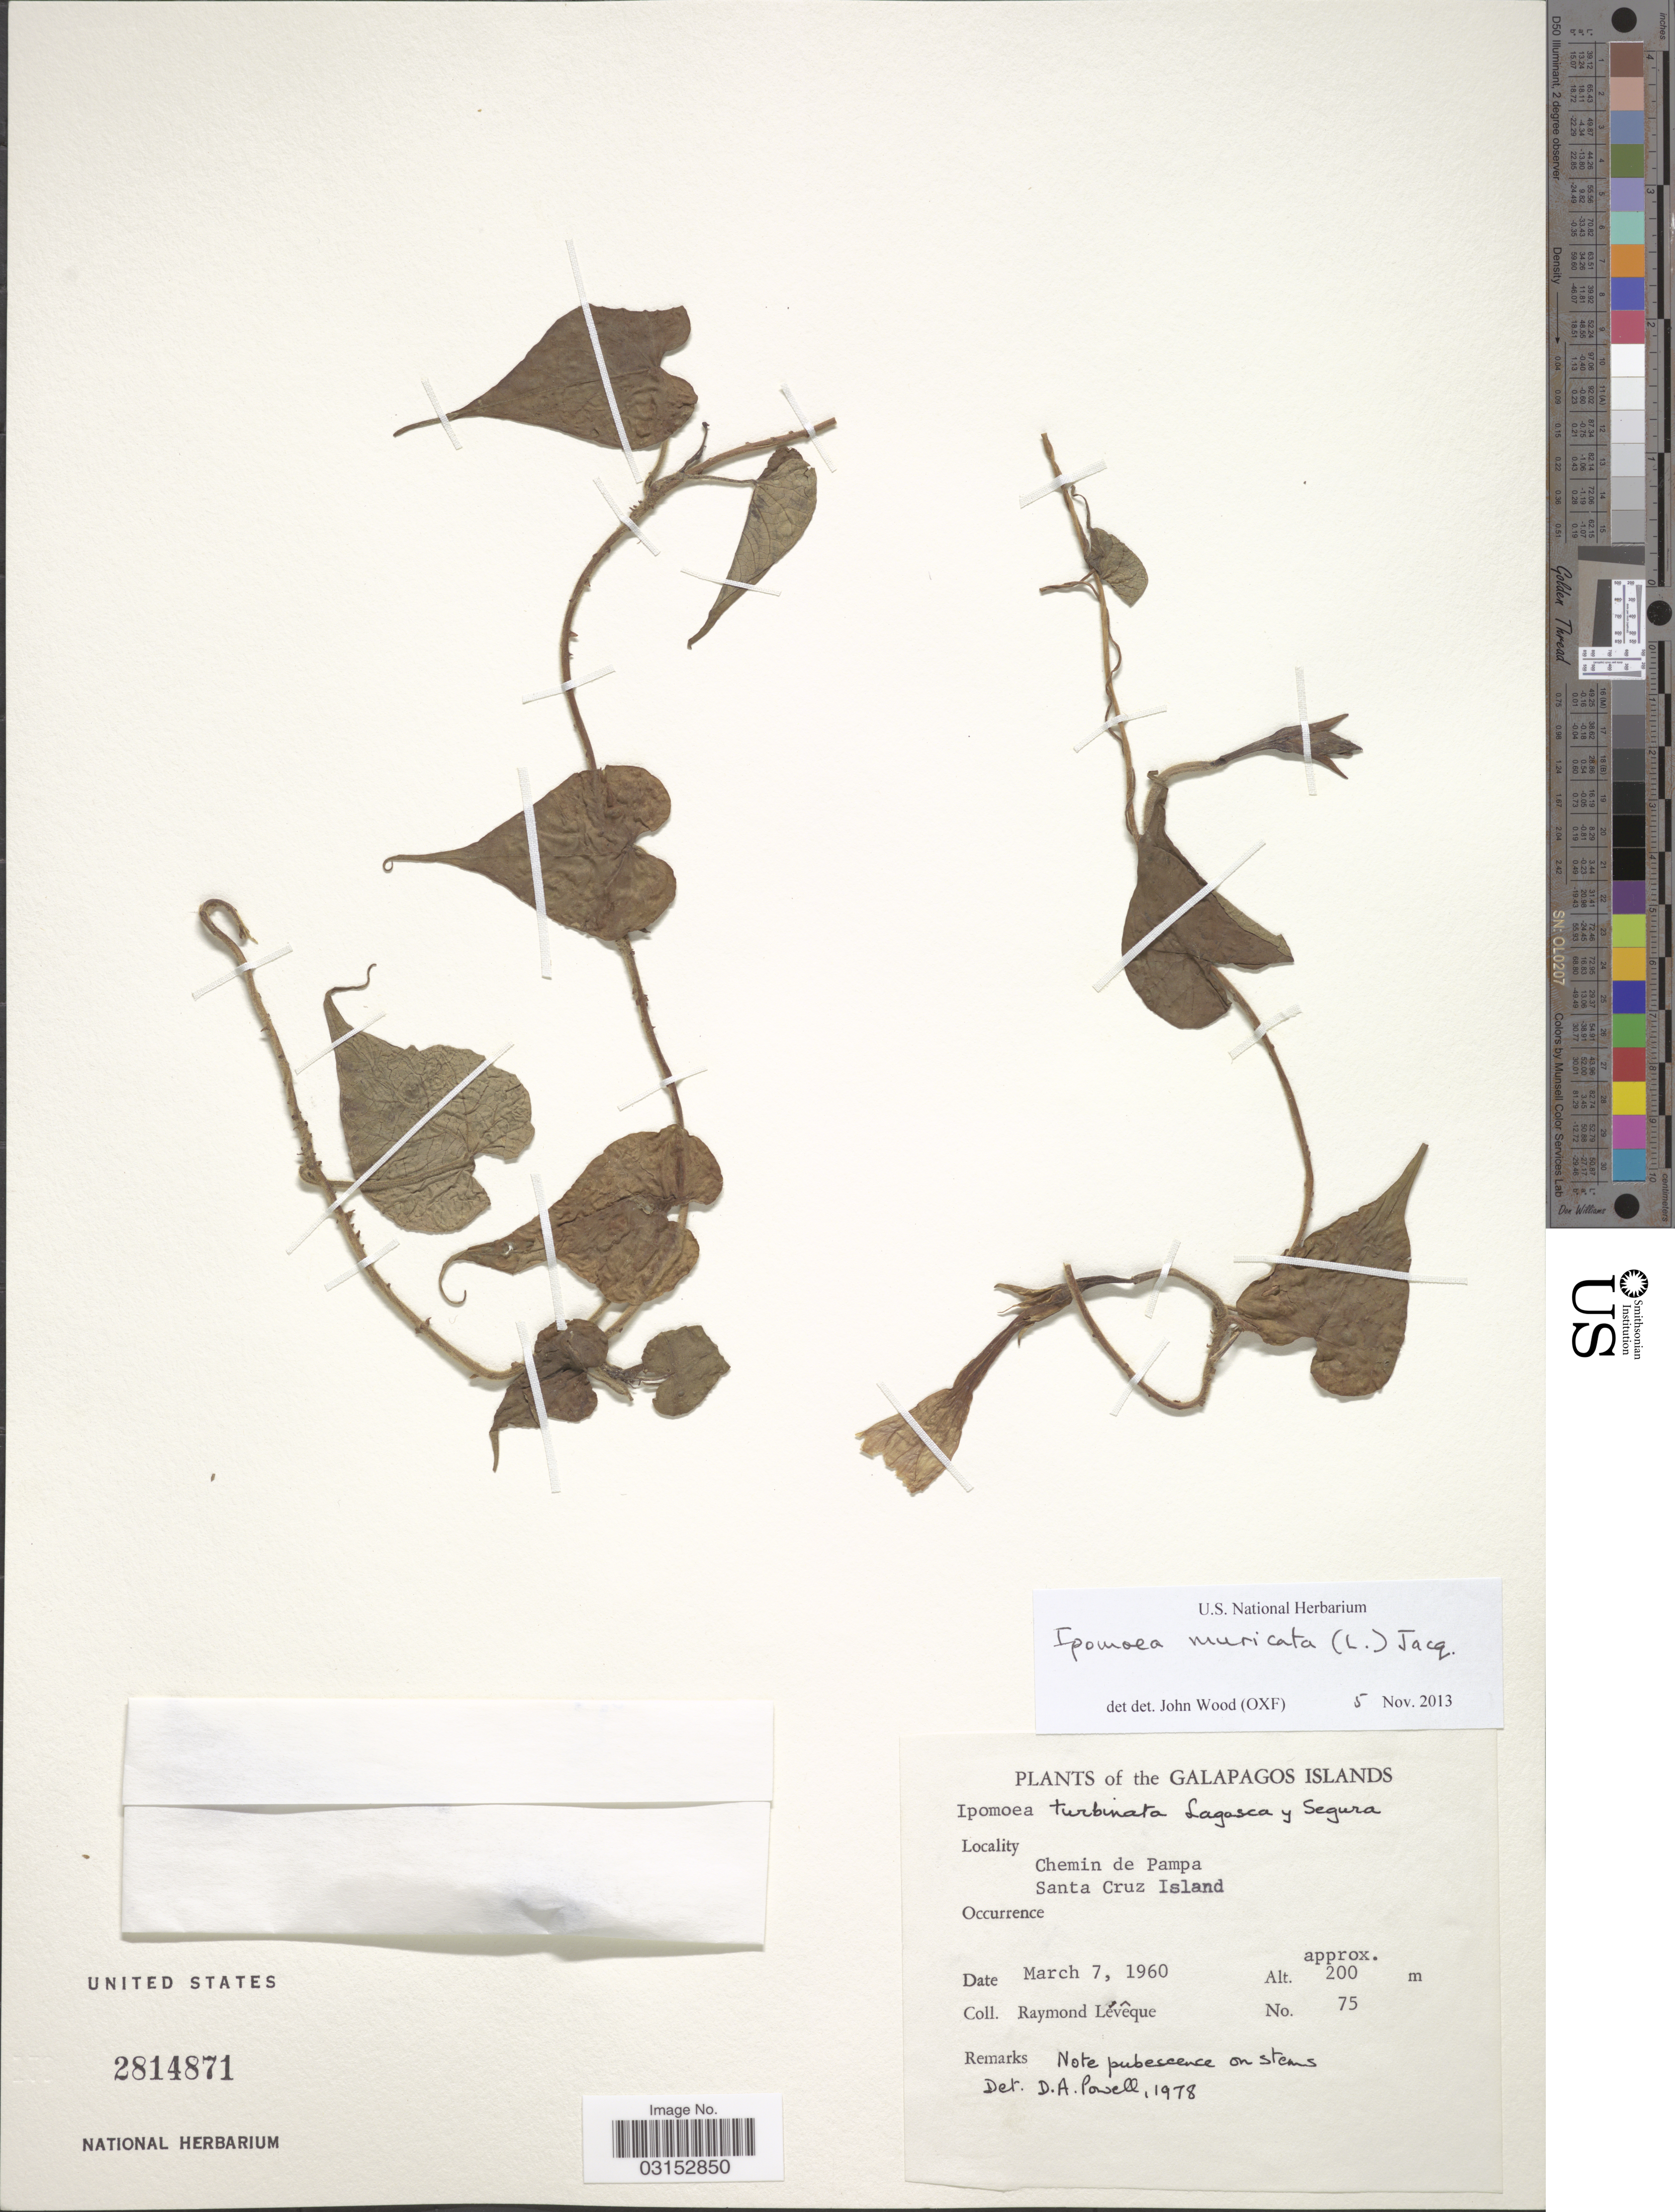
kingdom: Plantae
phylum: Tracheophyta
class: Magnoliopsida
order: Solanales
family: Convolvulaceae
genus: Ipomoea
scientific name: Ipomoea muricata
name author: (L.) Jacq.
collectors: R. Lévêque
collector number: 75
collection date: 1960-03-07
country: Ecuador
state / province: Colón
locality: The Galapagos Islands. Chemin de Pampa. Santa Cruz Island.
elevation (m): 200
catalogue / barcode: US 2814871